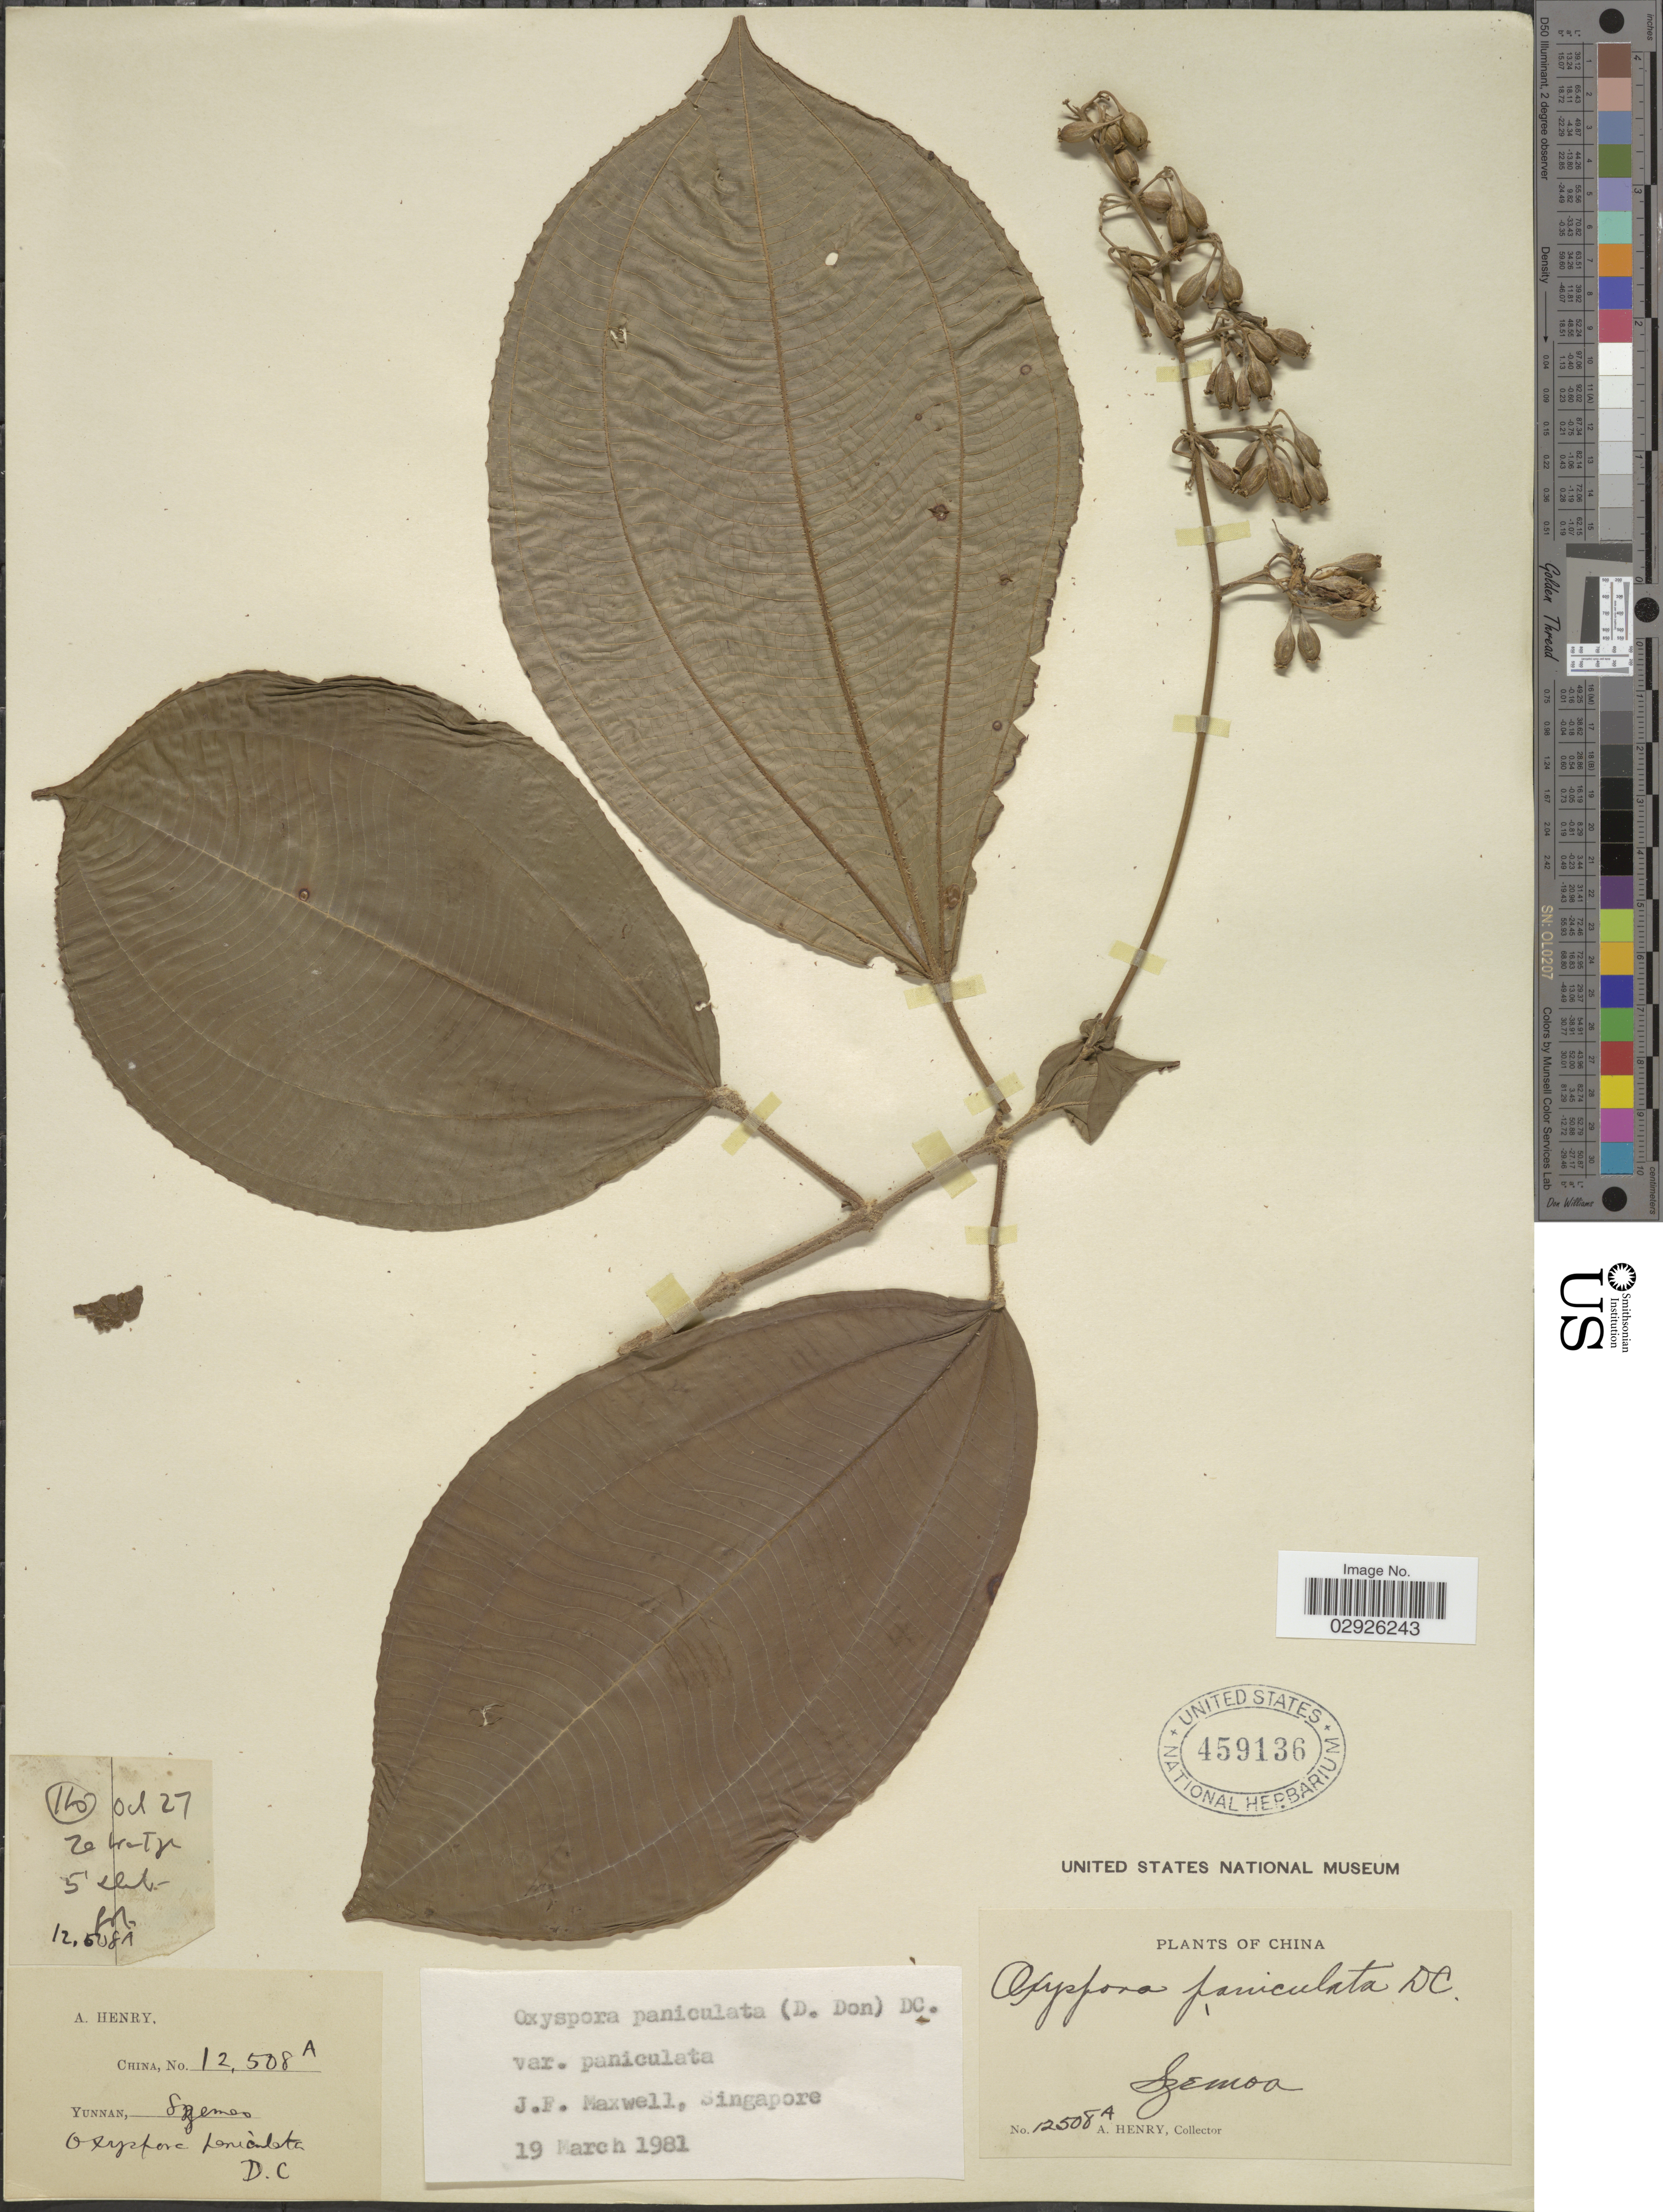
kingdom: Plantae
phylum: Tracheophyta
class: Magnoliopsida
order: Myrtales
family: Melastomataceae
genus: Oxyspora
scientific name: Oxyspora paniculata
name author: (D. Don) DC.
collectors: A. Henry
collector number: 12508 A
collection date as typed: Transcribed d/m/y: /10/27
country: China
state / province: Yunnan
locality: Szemoa.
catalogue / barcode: US 459136